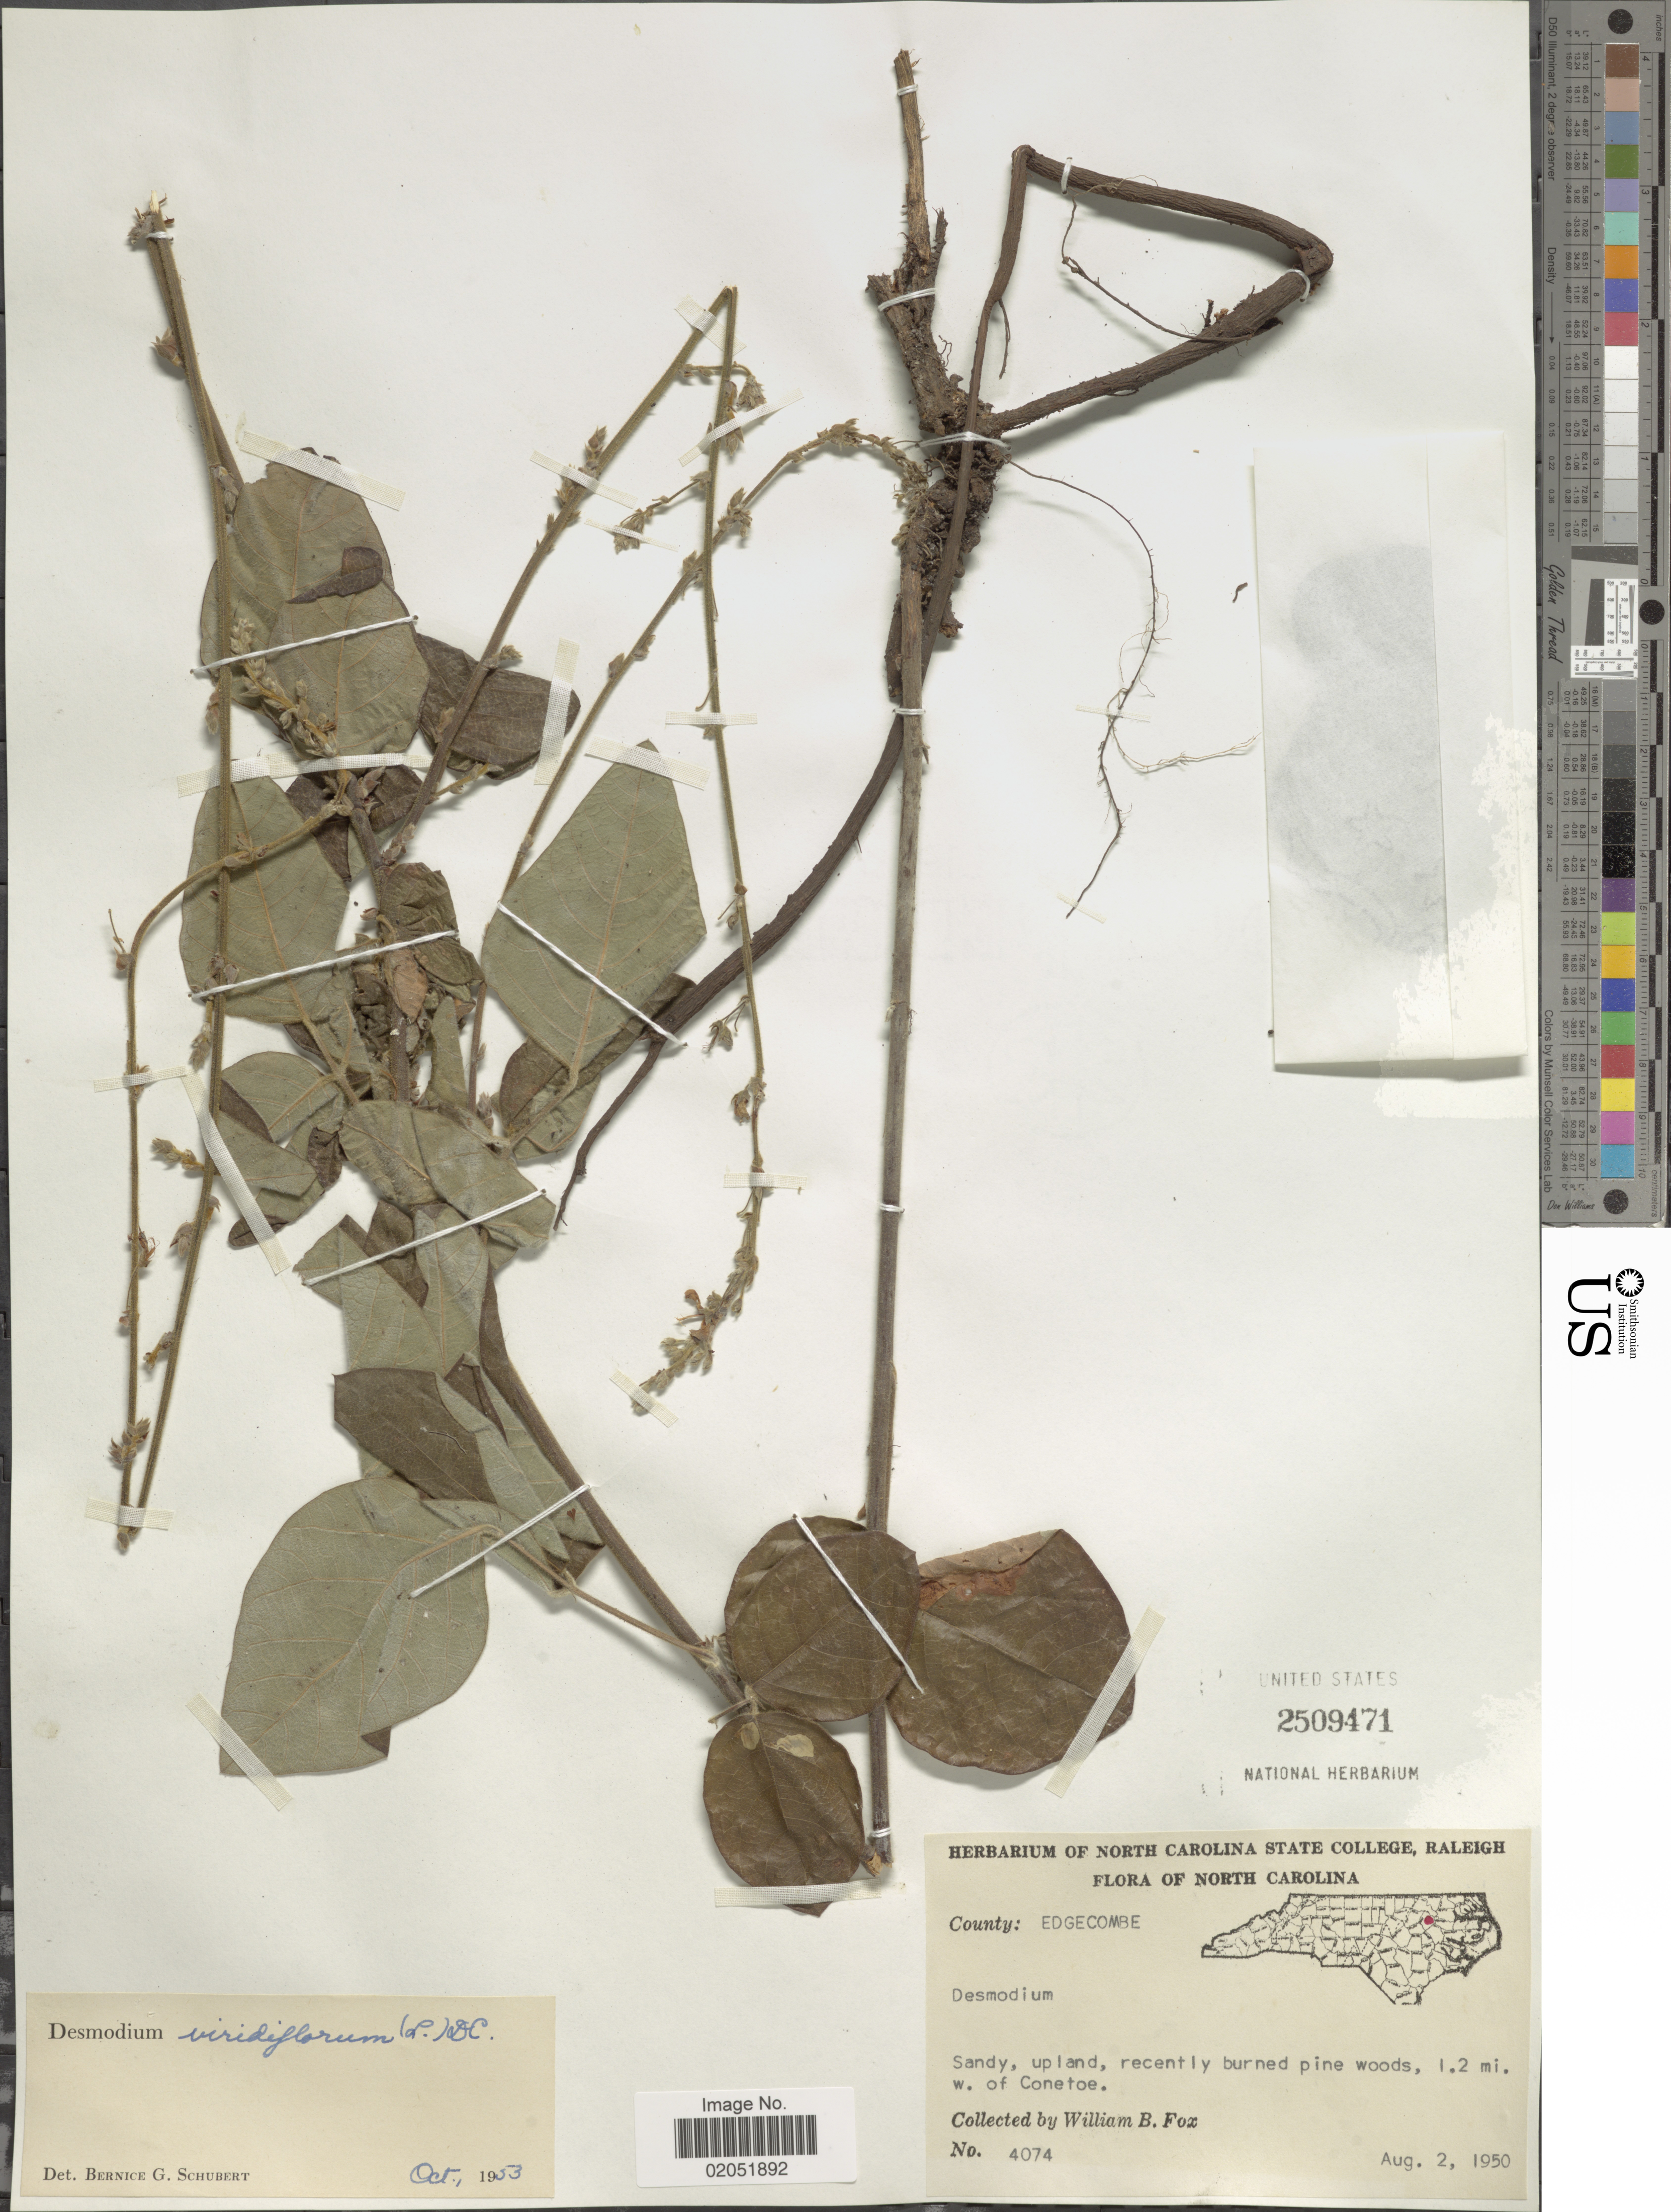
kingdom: Plantae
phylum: Tracheophyta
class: Magnoliopsida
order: Fabales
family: Fabaceae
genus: Desmodium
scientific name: Desmodium viridiflorum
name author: (L.) DC.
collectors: W. B. Fox & R. K. Godfrey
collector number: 4074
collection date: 1950-08-02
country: United States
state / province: North Carolina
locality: North Carolina, County Edgecombe.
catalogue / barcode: US 2509471